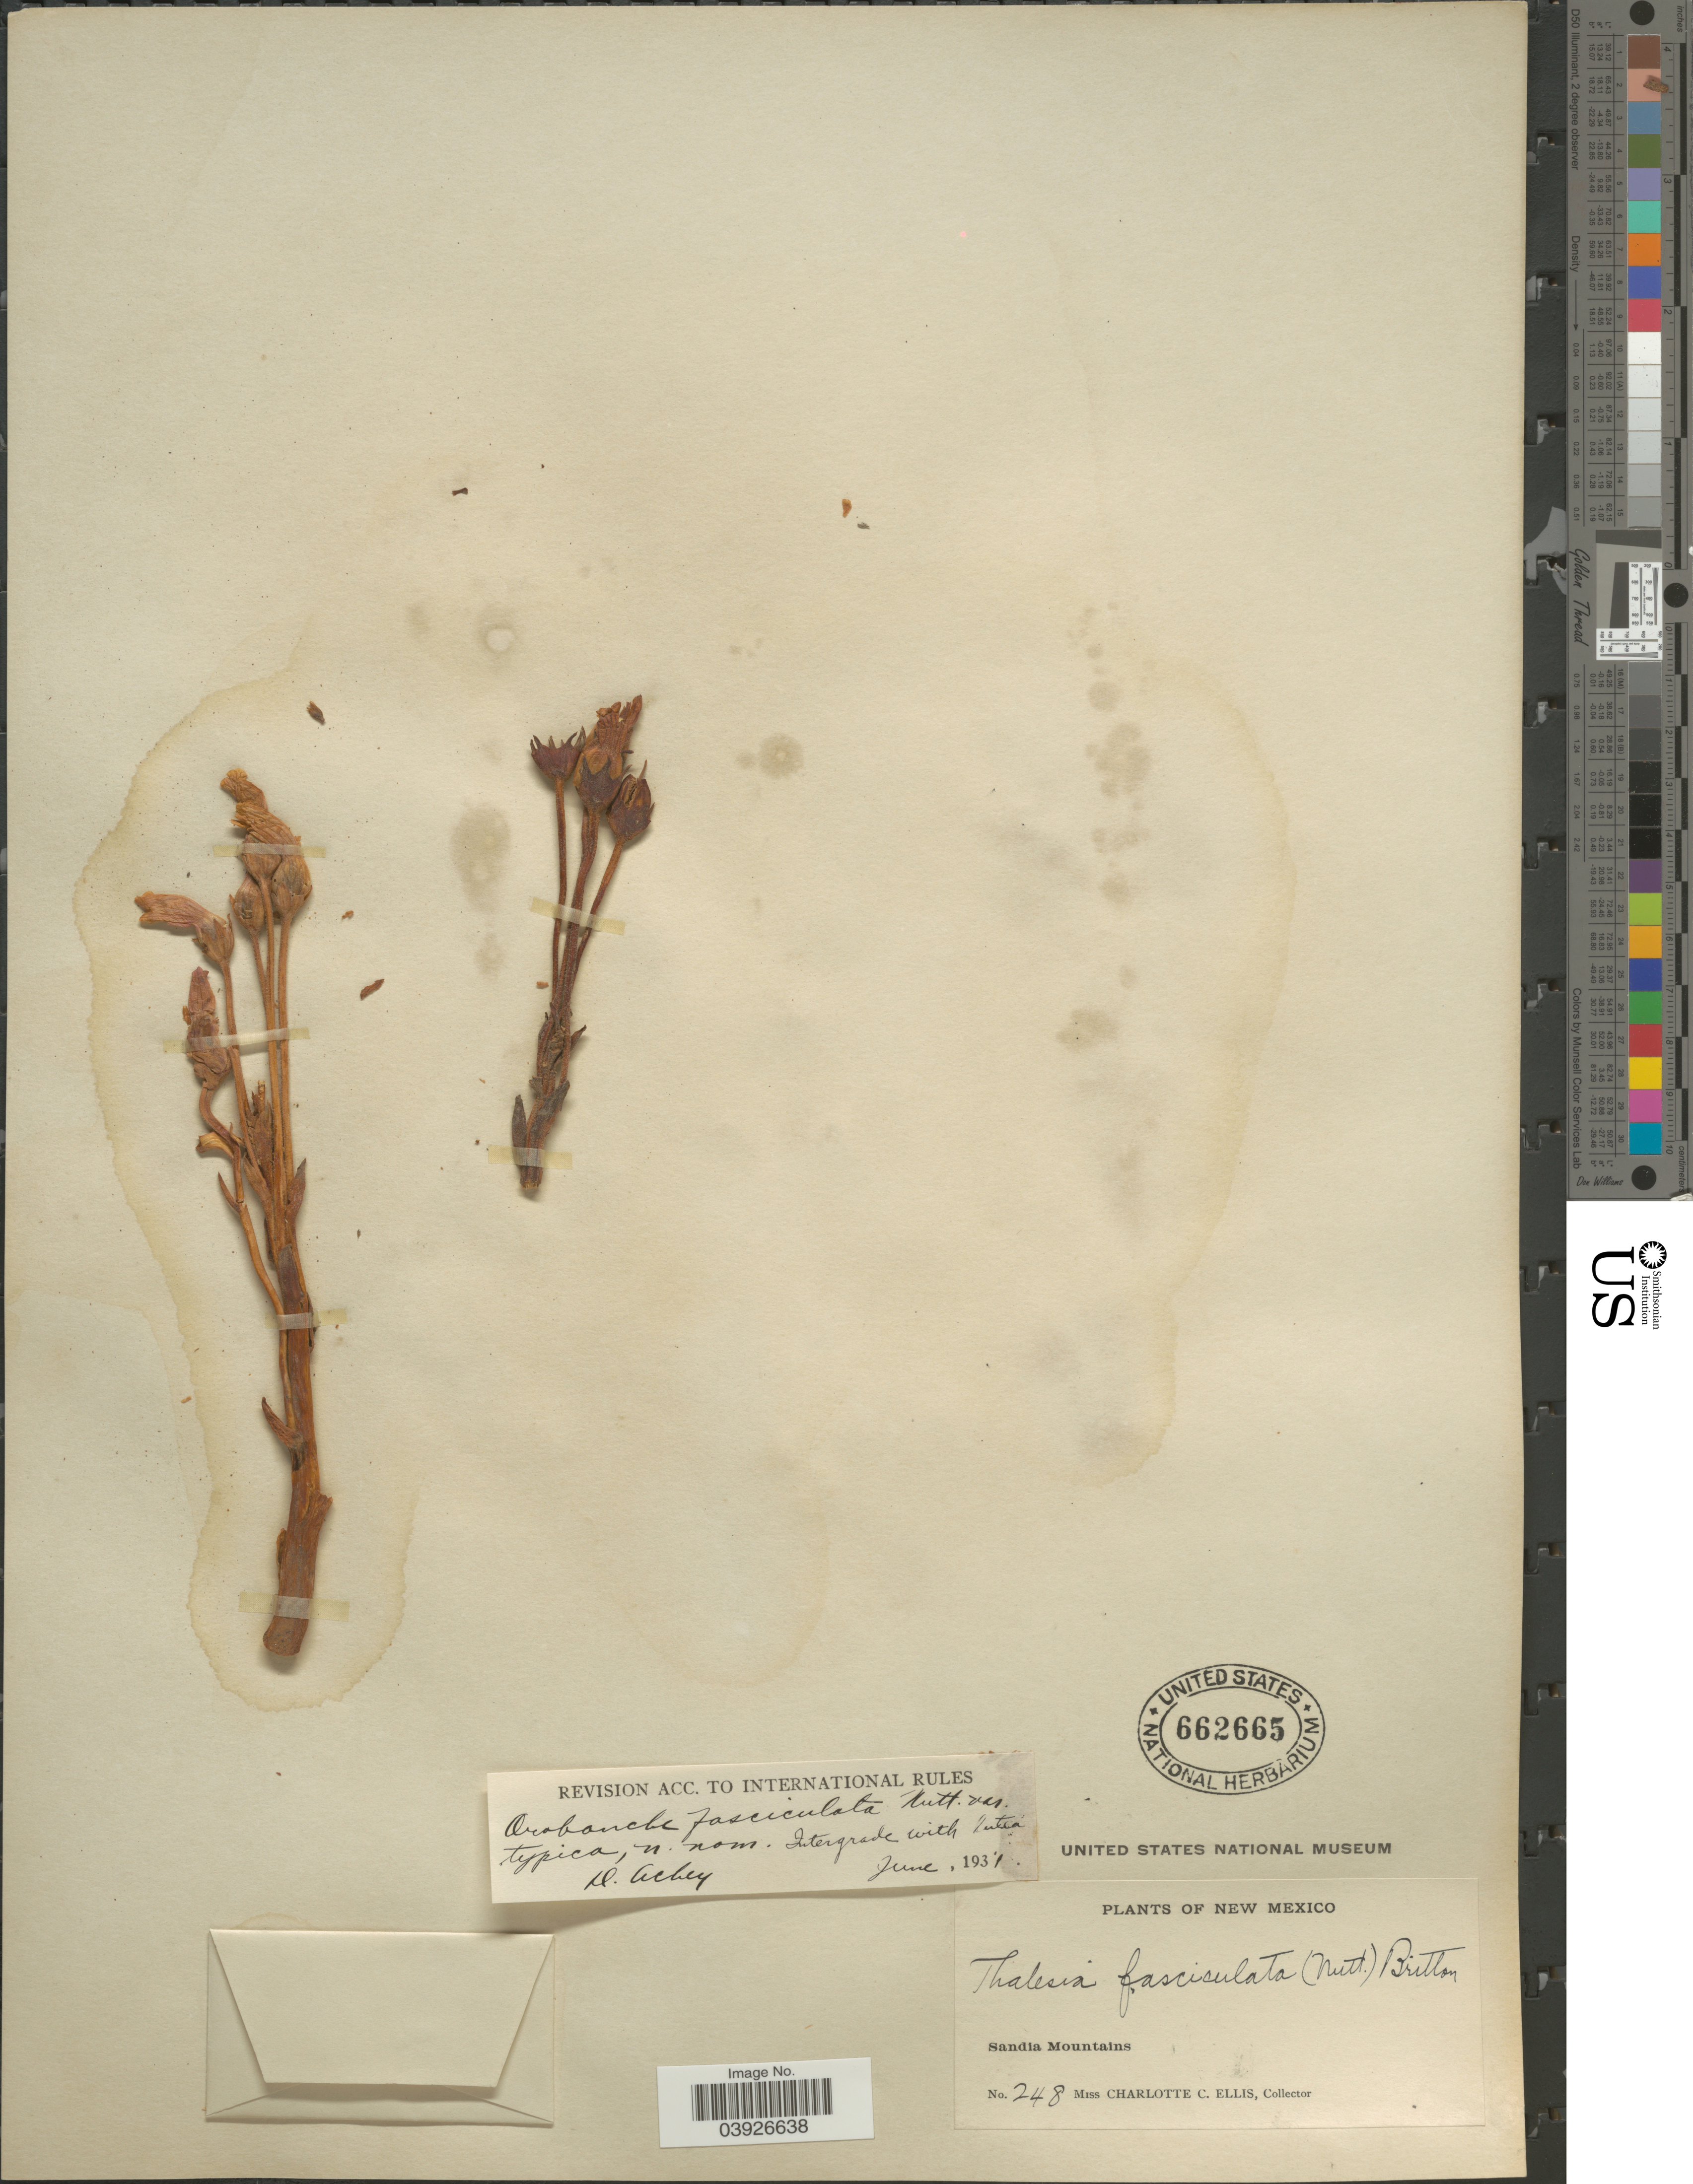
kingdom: Plantae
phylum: Tracheophyta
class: Magnoliopsida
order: Lamiales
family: Orobanchaceae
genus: Aphyllon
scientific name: Aphyllon fasciculatum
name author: (Nutt.) Torr. & A. Gray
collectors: C. C. Ellis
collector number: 248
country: United States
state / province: New Mexico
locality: Sandia Mountains.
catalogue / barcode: US 662665